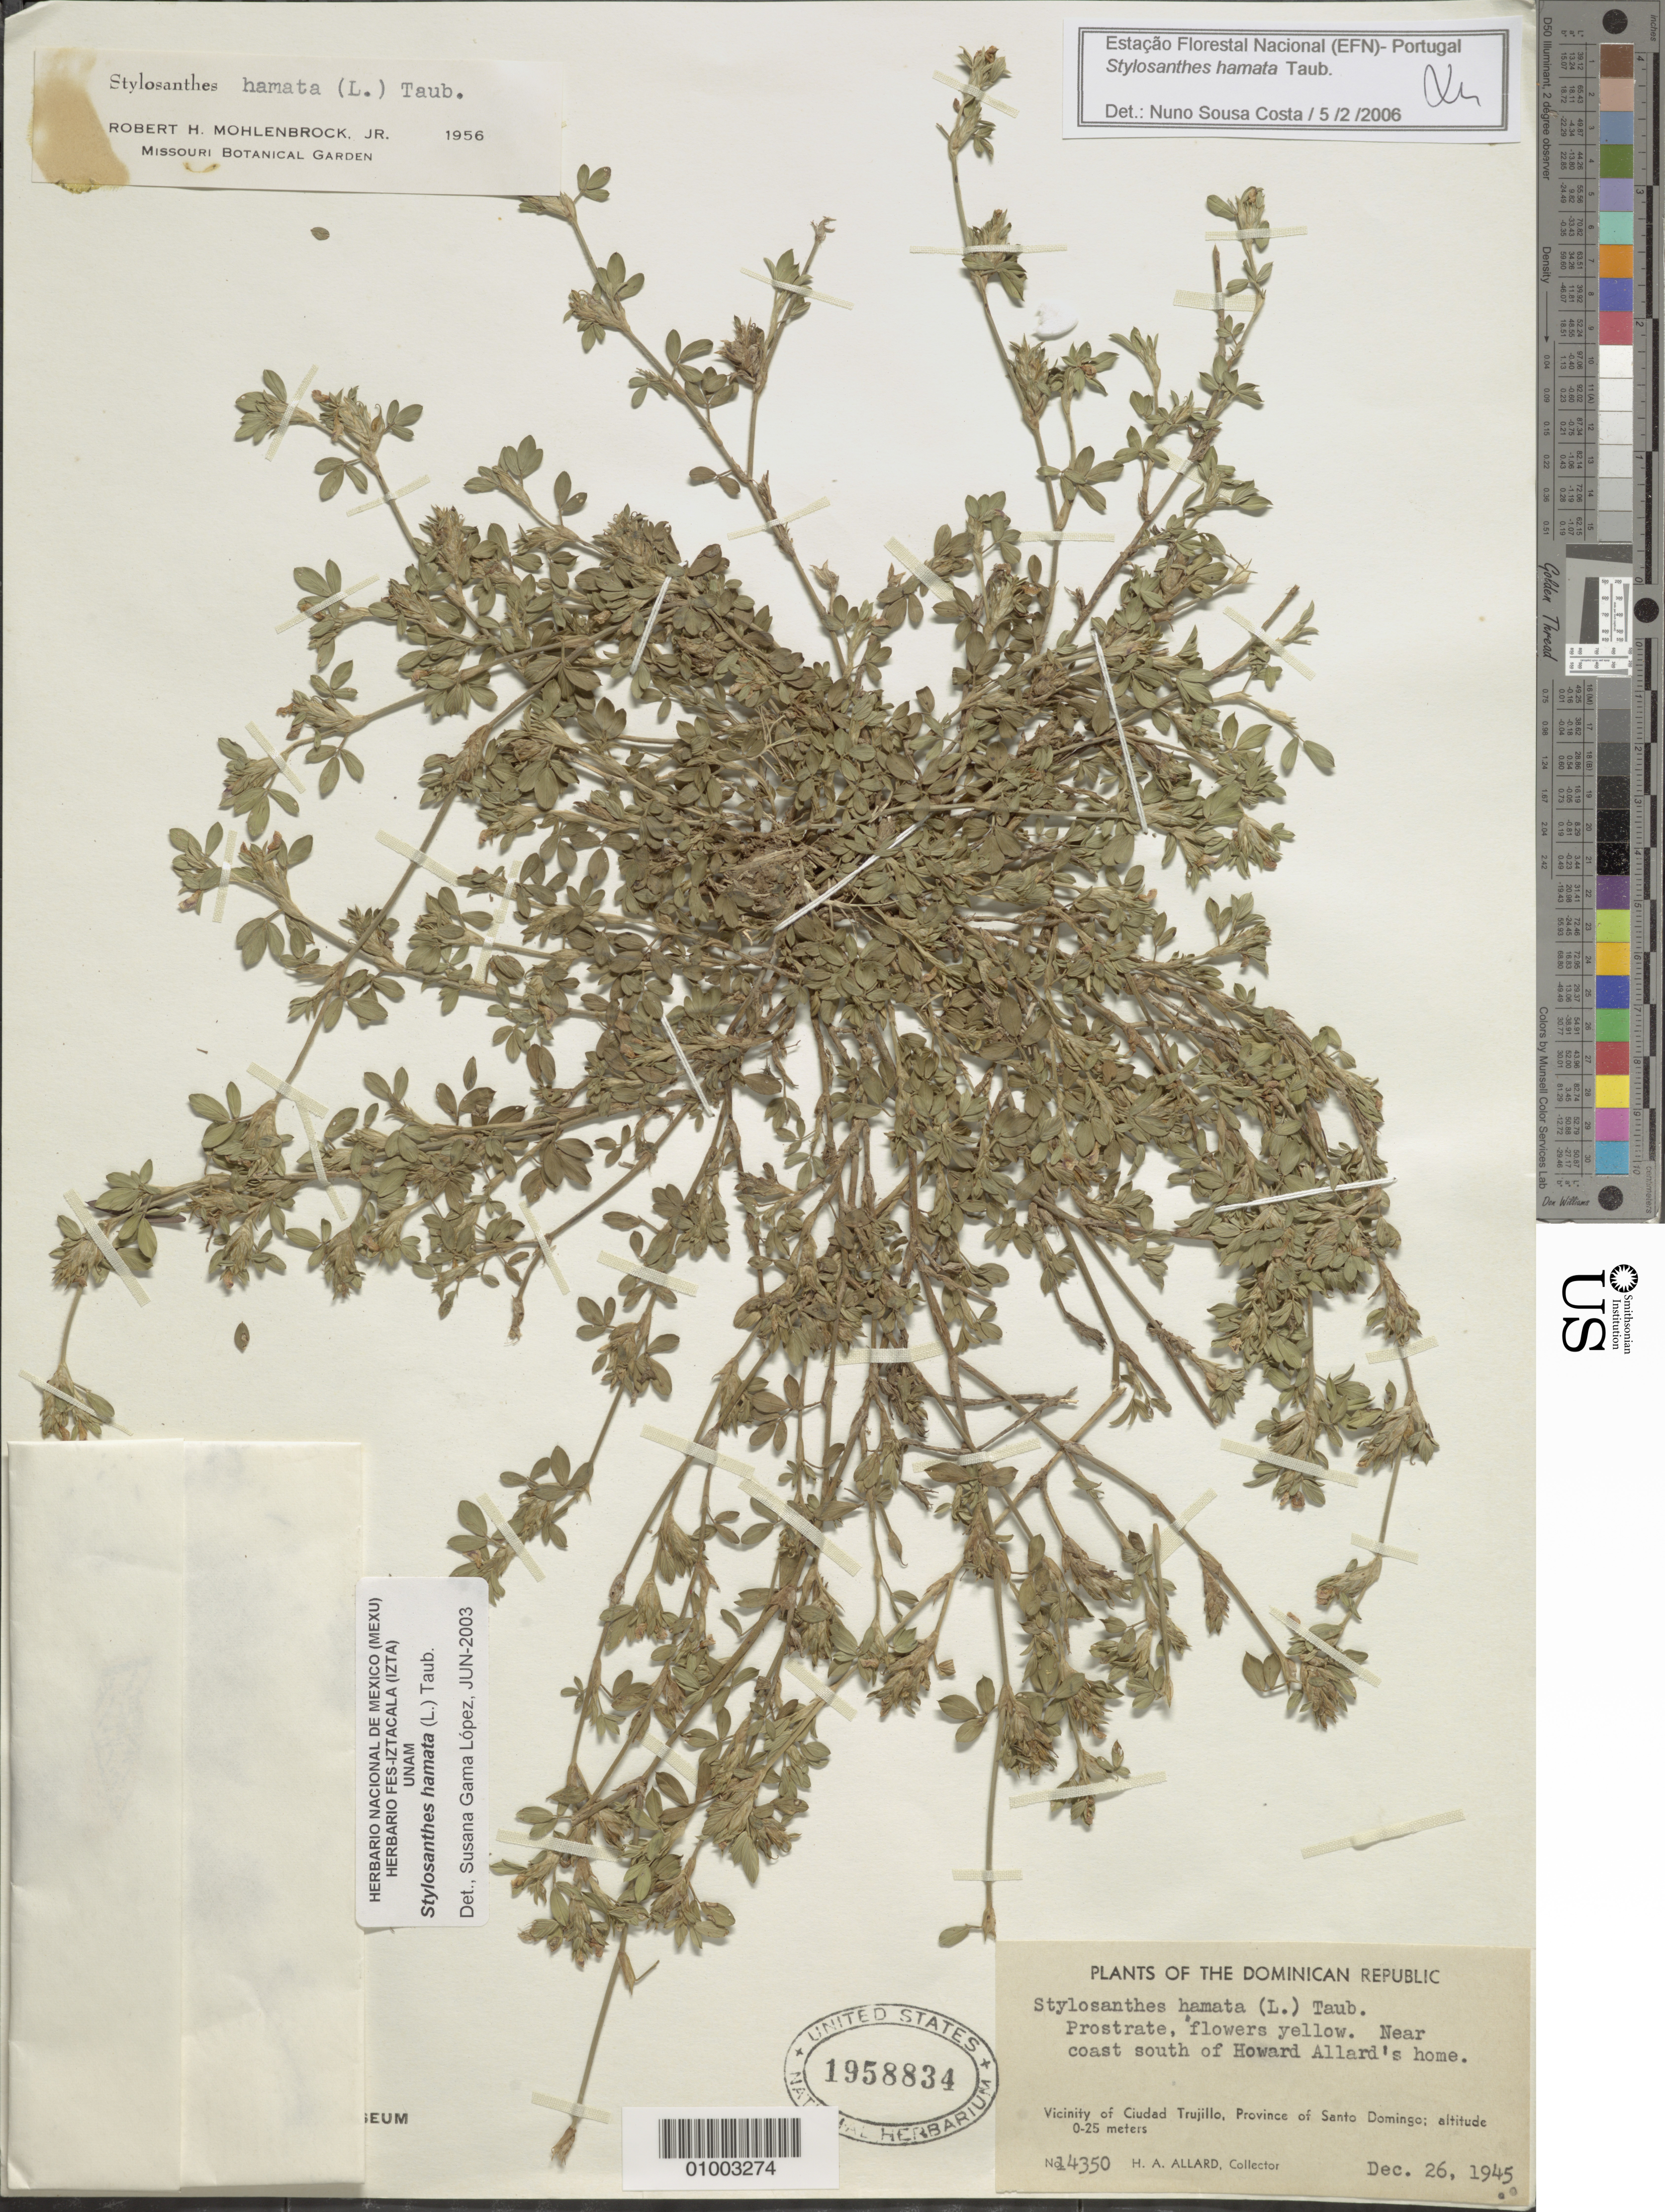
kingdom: Plantae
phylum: Tracheophyta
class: Magnoliopsida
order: Fabales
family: Fabaceae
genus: Stylosanthes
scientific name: Stylosanthes hamata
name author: (L.) Taub.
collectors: H. A. Allard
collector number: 14350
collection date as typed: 26 Dec 1945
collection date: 1945-12-26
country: Dominican Republic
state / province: La Vega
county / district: Santo Domingo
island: Hispaniola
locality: Vicinity of Ciudad Trujillo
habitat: near coast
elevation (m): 0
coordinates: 0 N, 0 E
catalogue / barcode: US 1958834